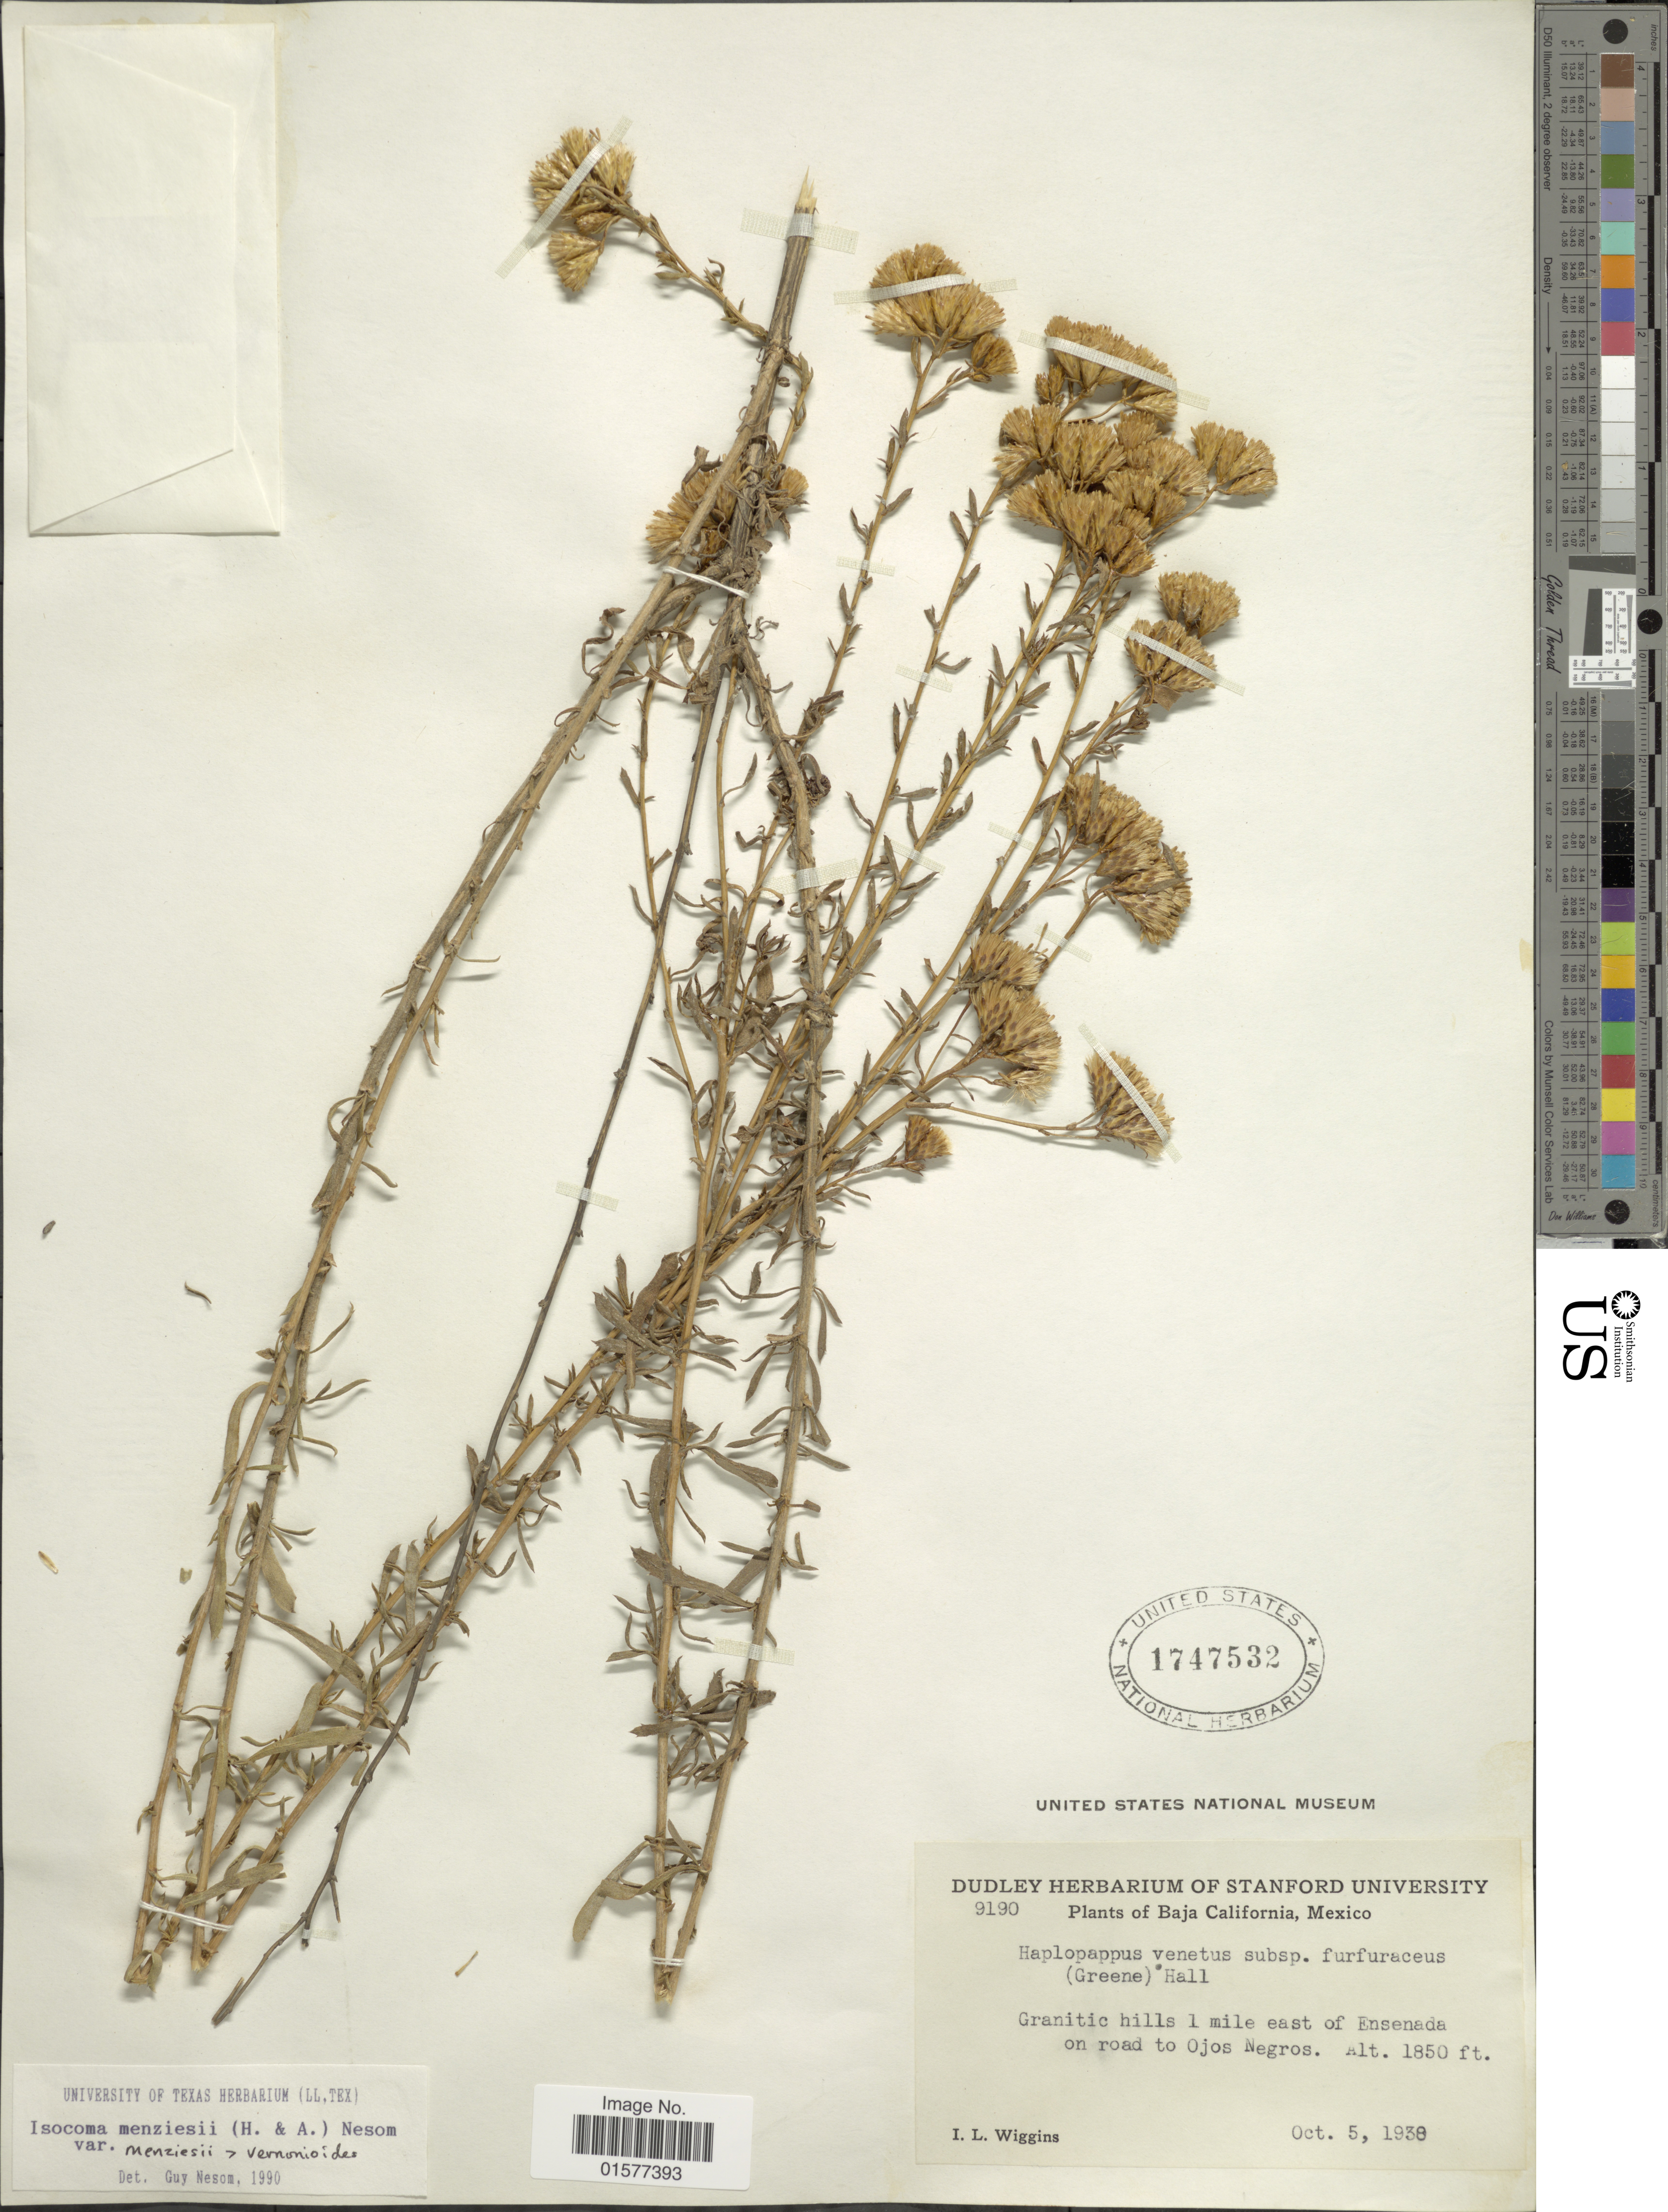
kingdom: Plantae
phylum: Tracheophyta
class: Magnoliopsida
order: Asterales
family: Asteraceae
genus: Isocoma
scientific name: Isocoma menziesii var. menziesii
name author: (Hook.) G.L. Nesom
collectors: I. L. Wiggins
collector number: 9190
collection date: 1938-10-05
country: Mexico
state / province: Baja California Sur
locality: Granitic hills 1 mile east of Ensenada on road to Ojos Negros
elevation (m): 564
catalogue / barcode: US 1747532